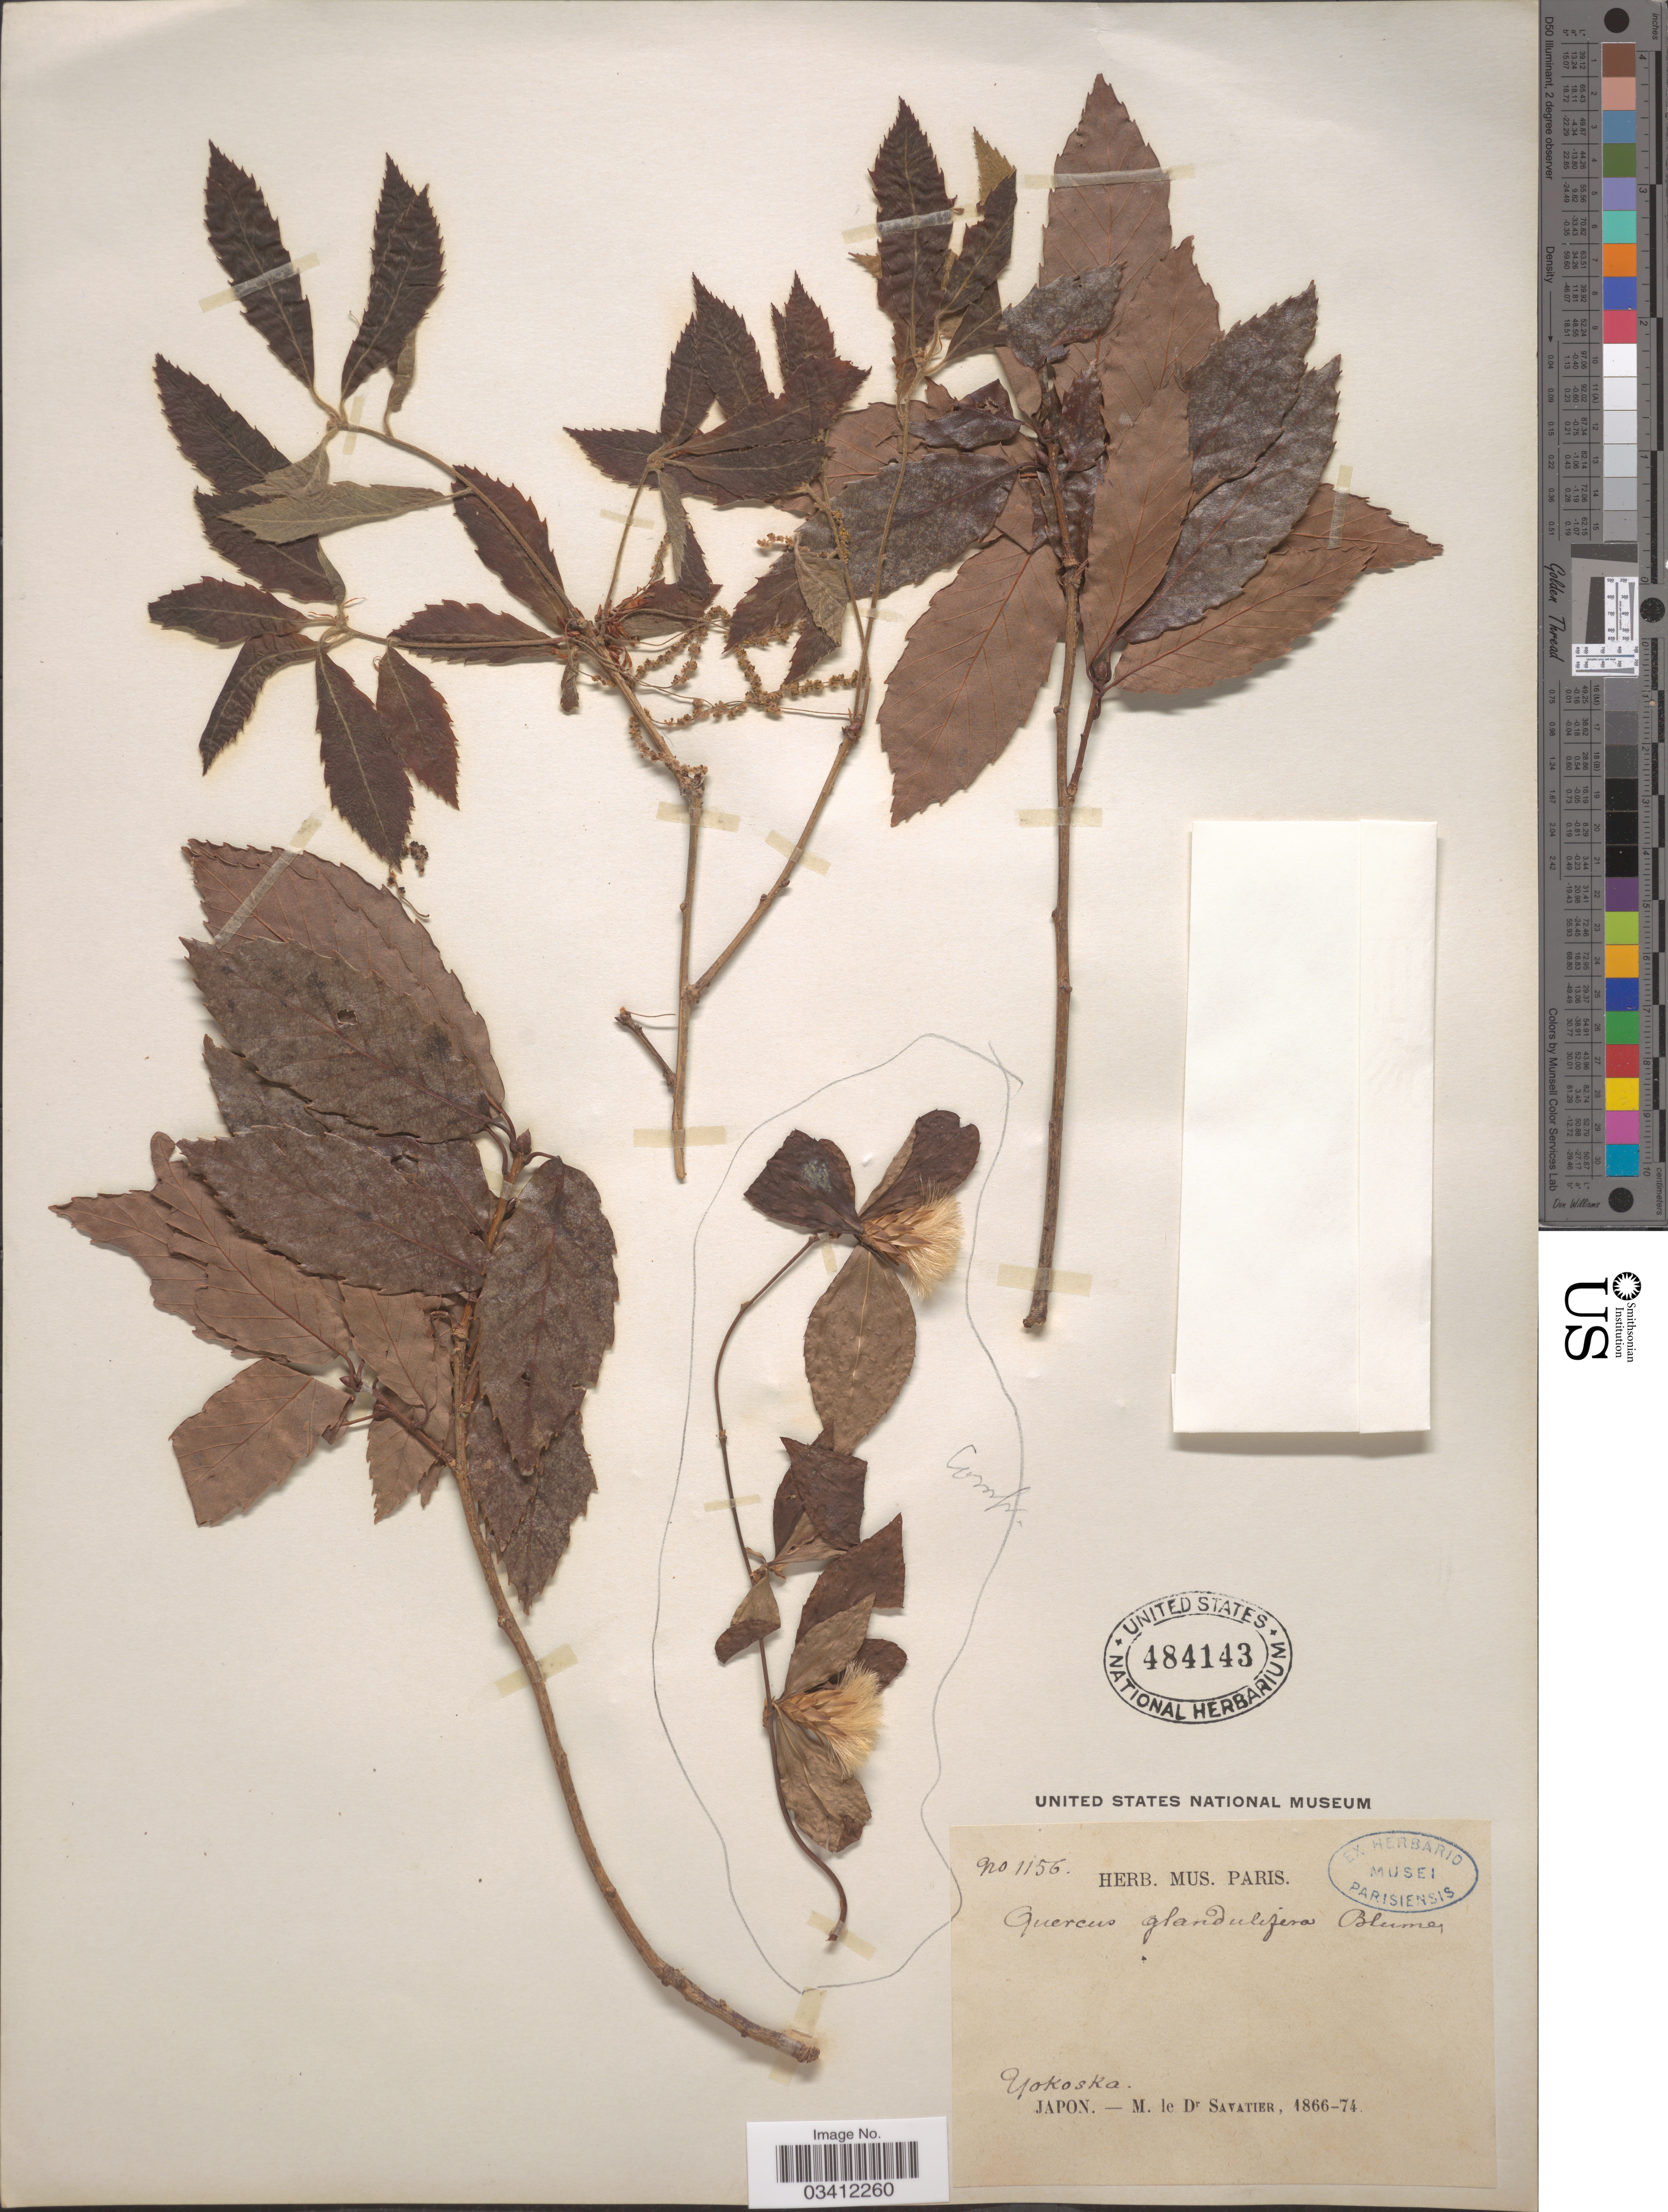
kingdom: Plantae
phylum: Tracheophyta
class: Magnoliopsida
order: Fagales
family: Fagaceae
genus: Quercus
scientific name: Quercus serrata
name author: Thunb.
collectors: M. Savatier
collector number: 1156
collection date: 1866/1874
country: Japan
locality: Yokoska.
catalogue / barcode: US 484143